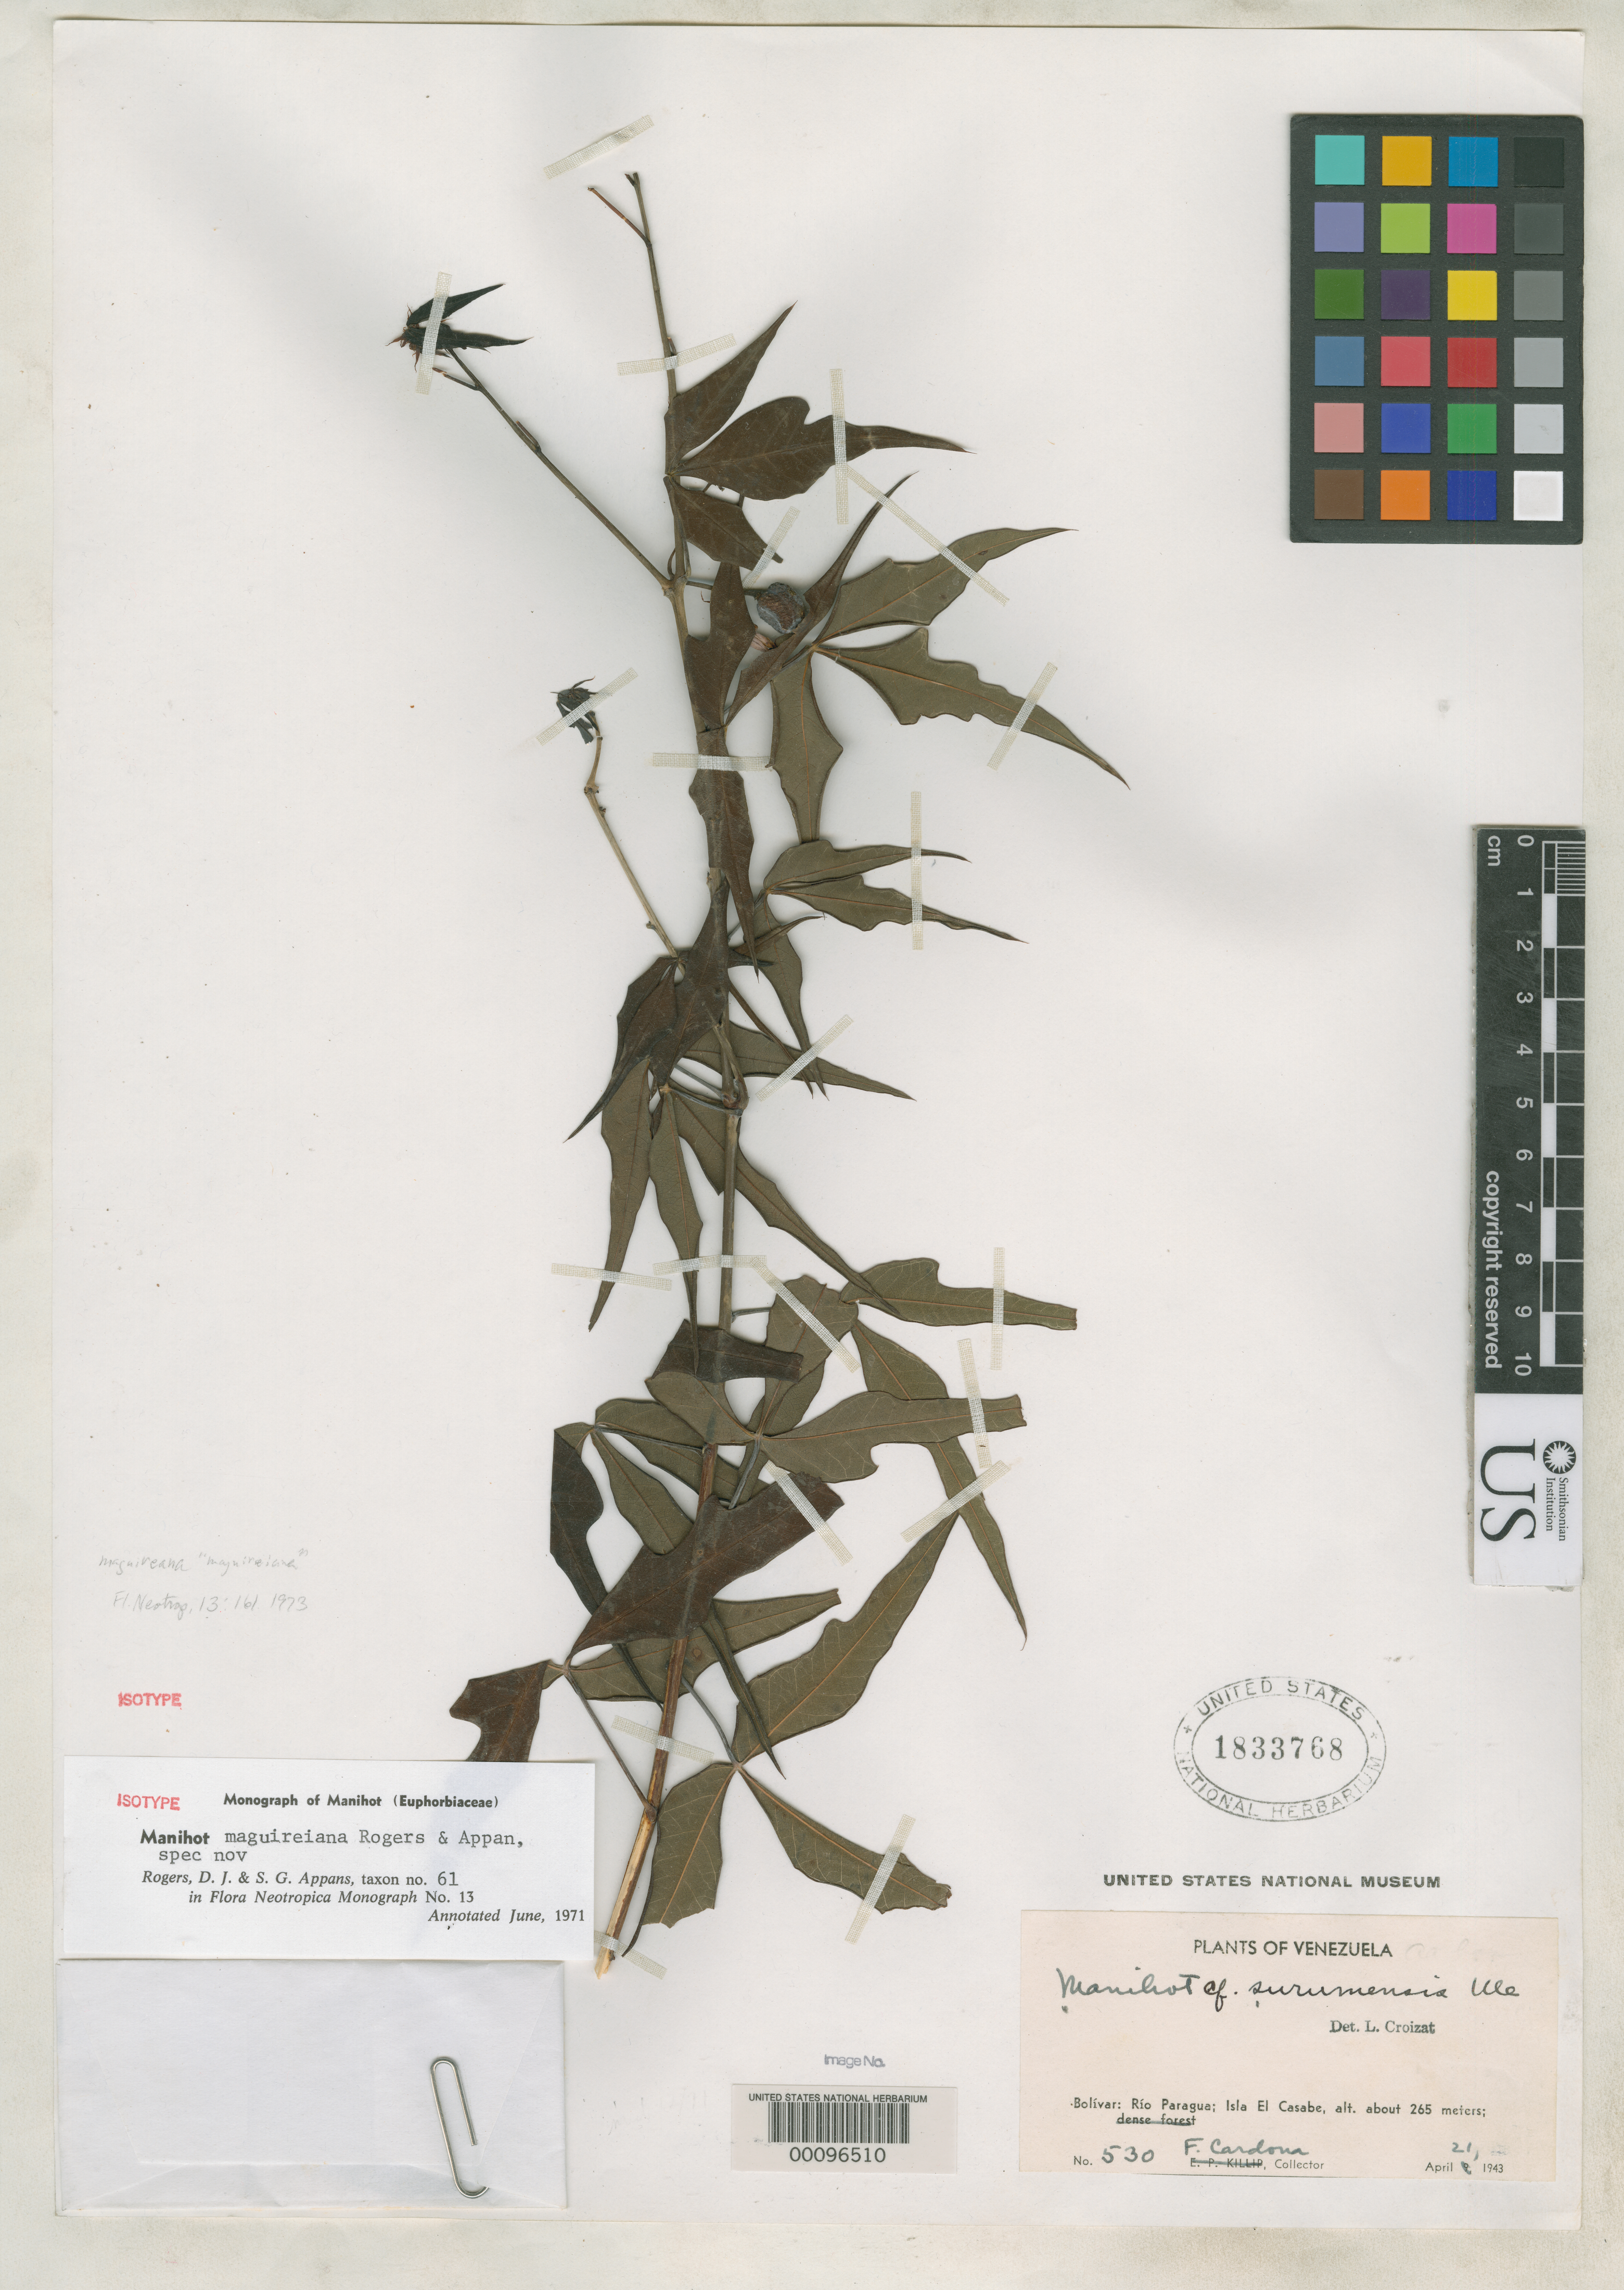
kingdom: Plantae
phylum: Tracheophyta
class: Magnoliopsida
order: Malpighiales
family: Euphorbiaceae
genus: Manihot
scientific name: Manihot maguireana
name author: D.J. Rogers & Appan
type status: Isotype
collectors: F. Cardona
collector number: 530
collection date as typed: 21 Apr 1943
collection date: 1943-04-21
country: Venezuela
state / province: Bolivar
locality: Isla El Casabe in Rio Paragua.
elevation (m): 265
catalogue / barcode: US 1833768